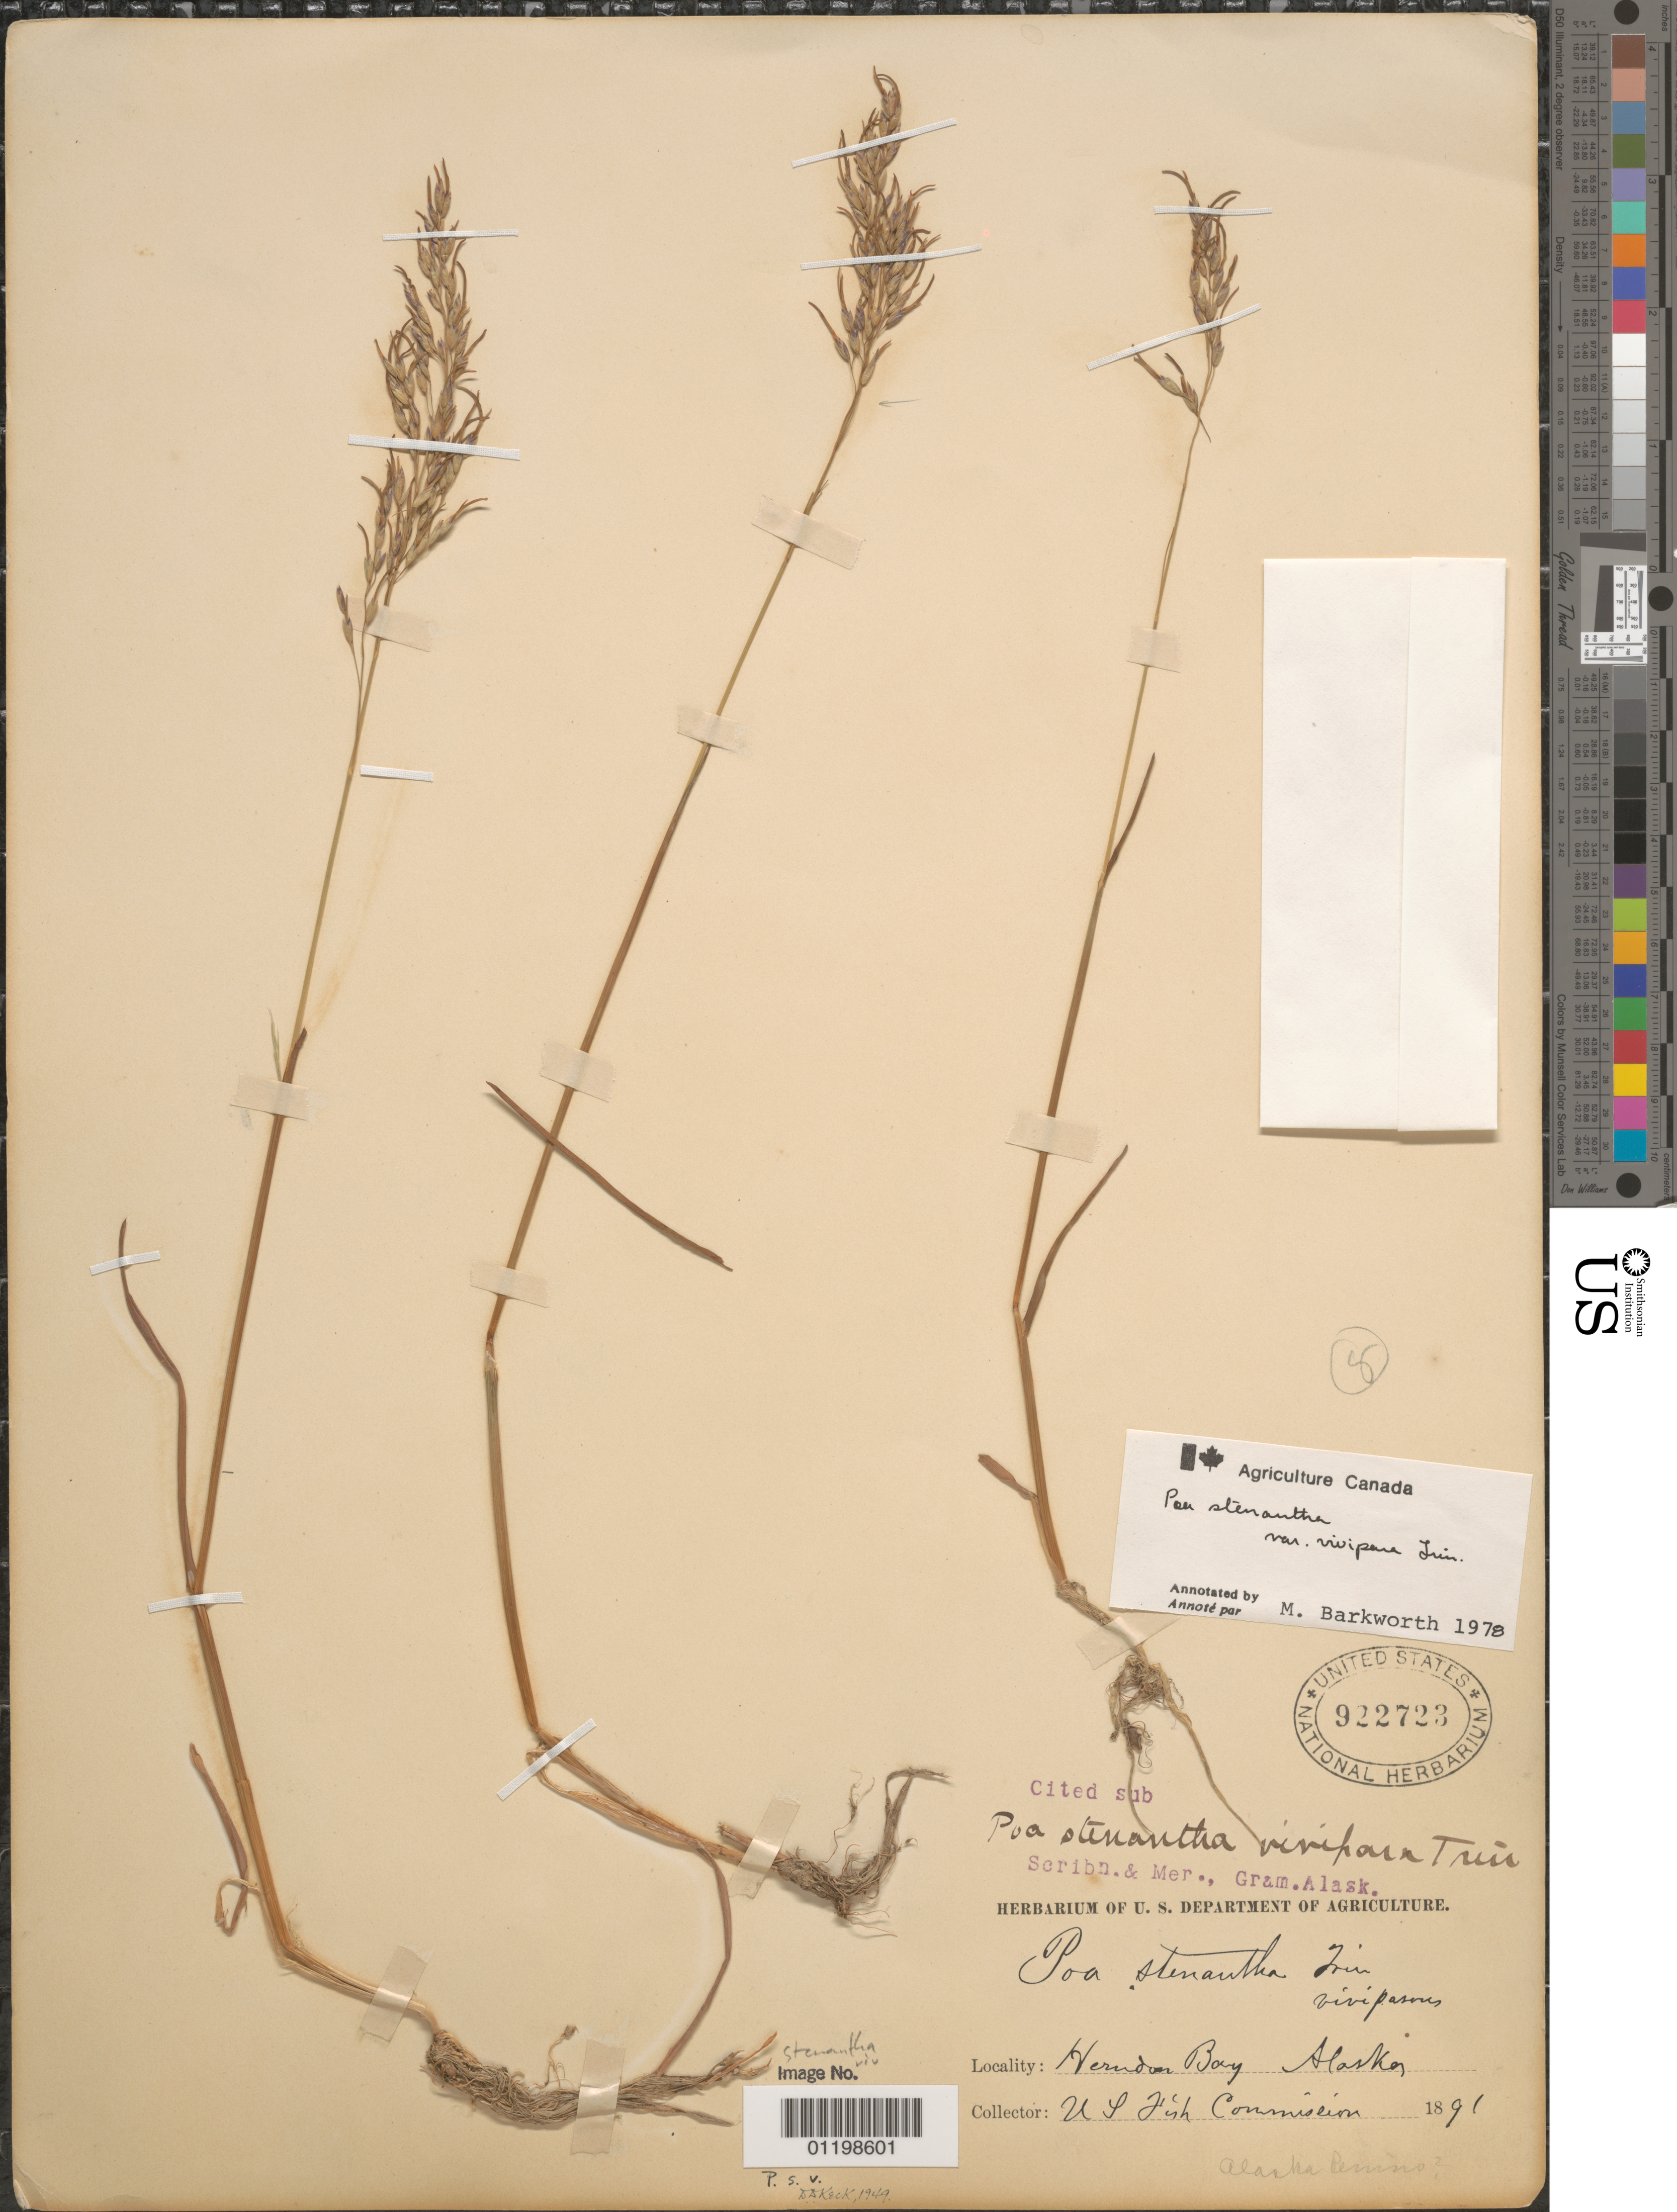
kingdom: Plantae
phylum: Tracheophyta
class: Liliopsida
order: Poales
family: Poaceae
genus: Poa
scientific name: Poa stenantha var. vivipara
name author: Trin.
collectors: U.S. Fish Commission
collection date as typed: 1891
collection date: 1891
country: United States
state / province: Alaska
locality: Herendeen Bay.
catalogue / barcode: US 922723